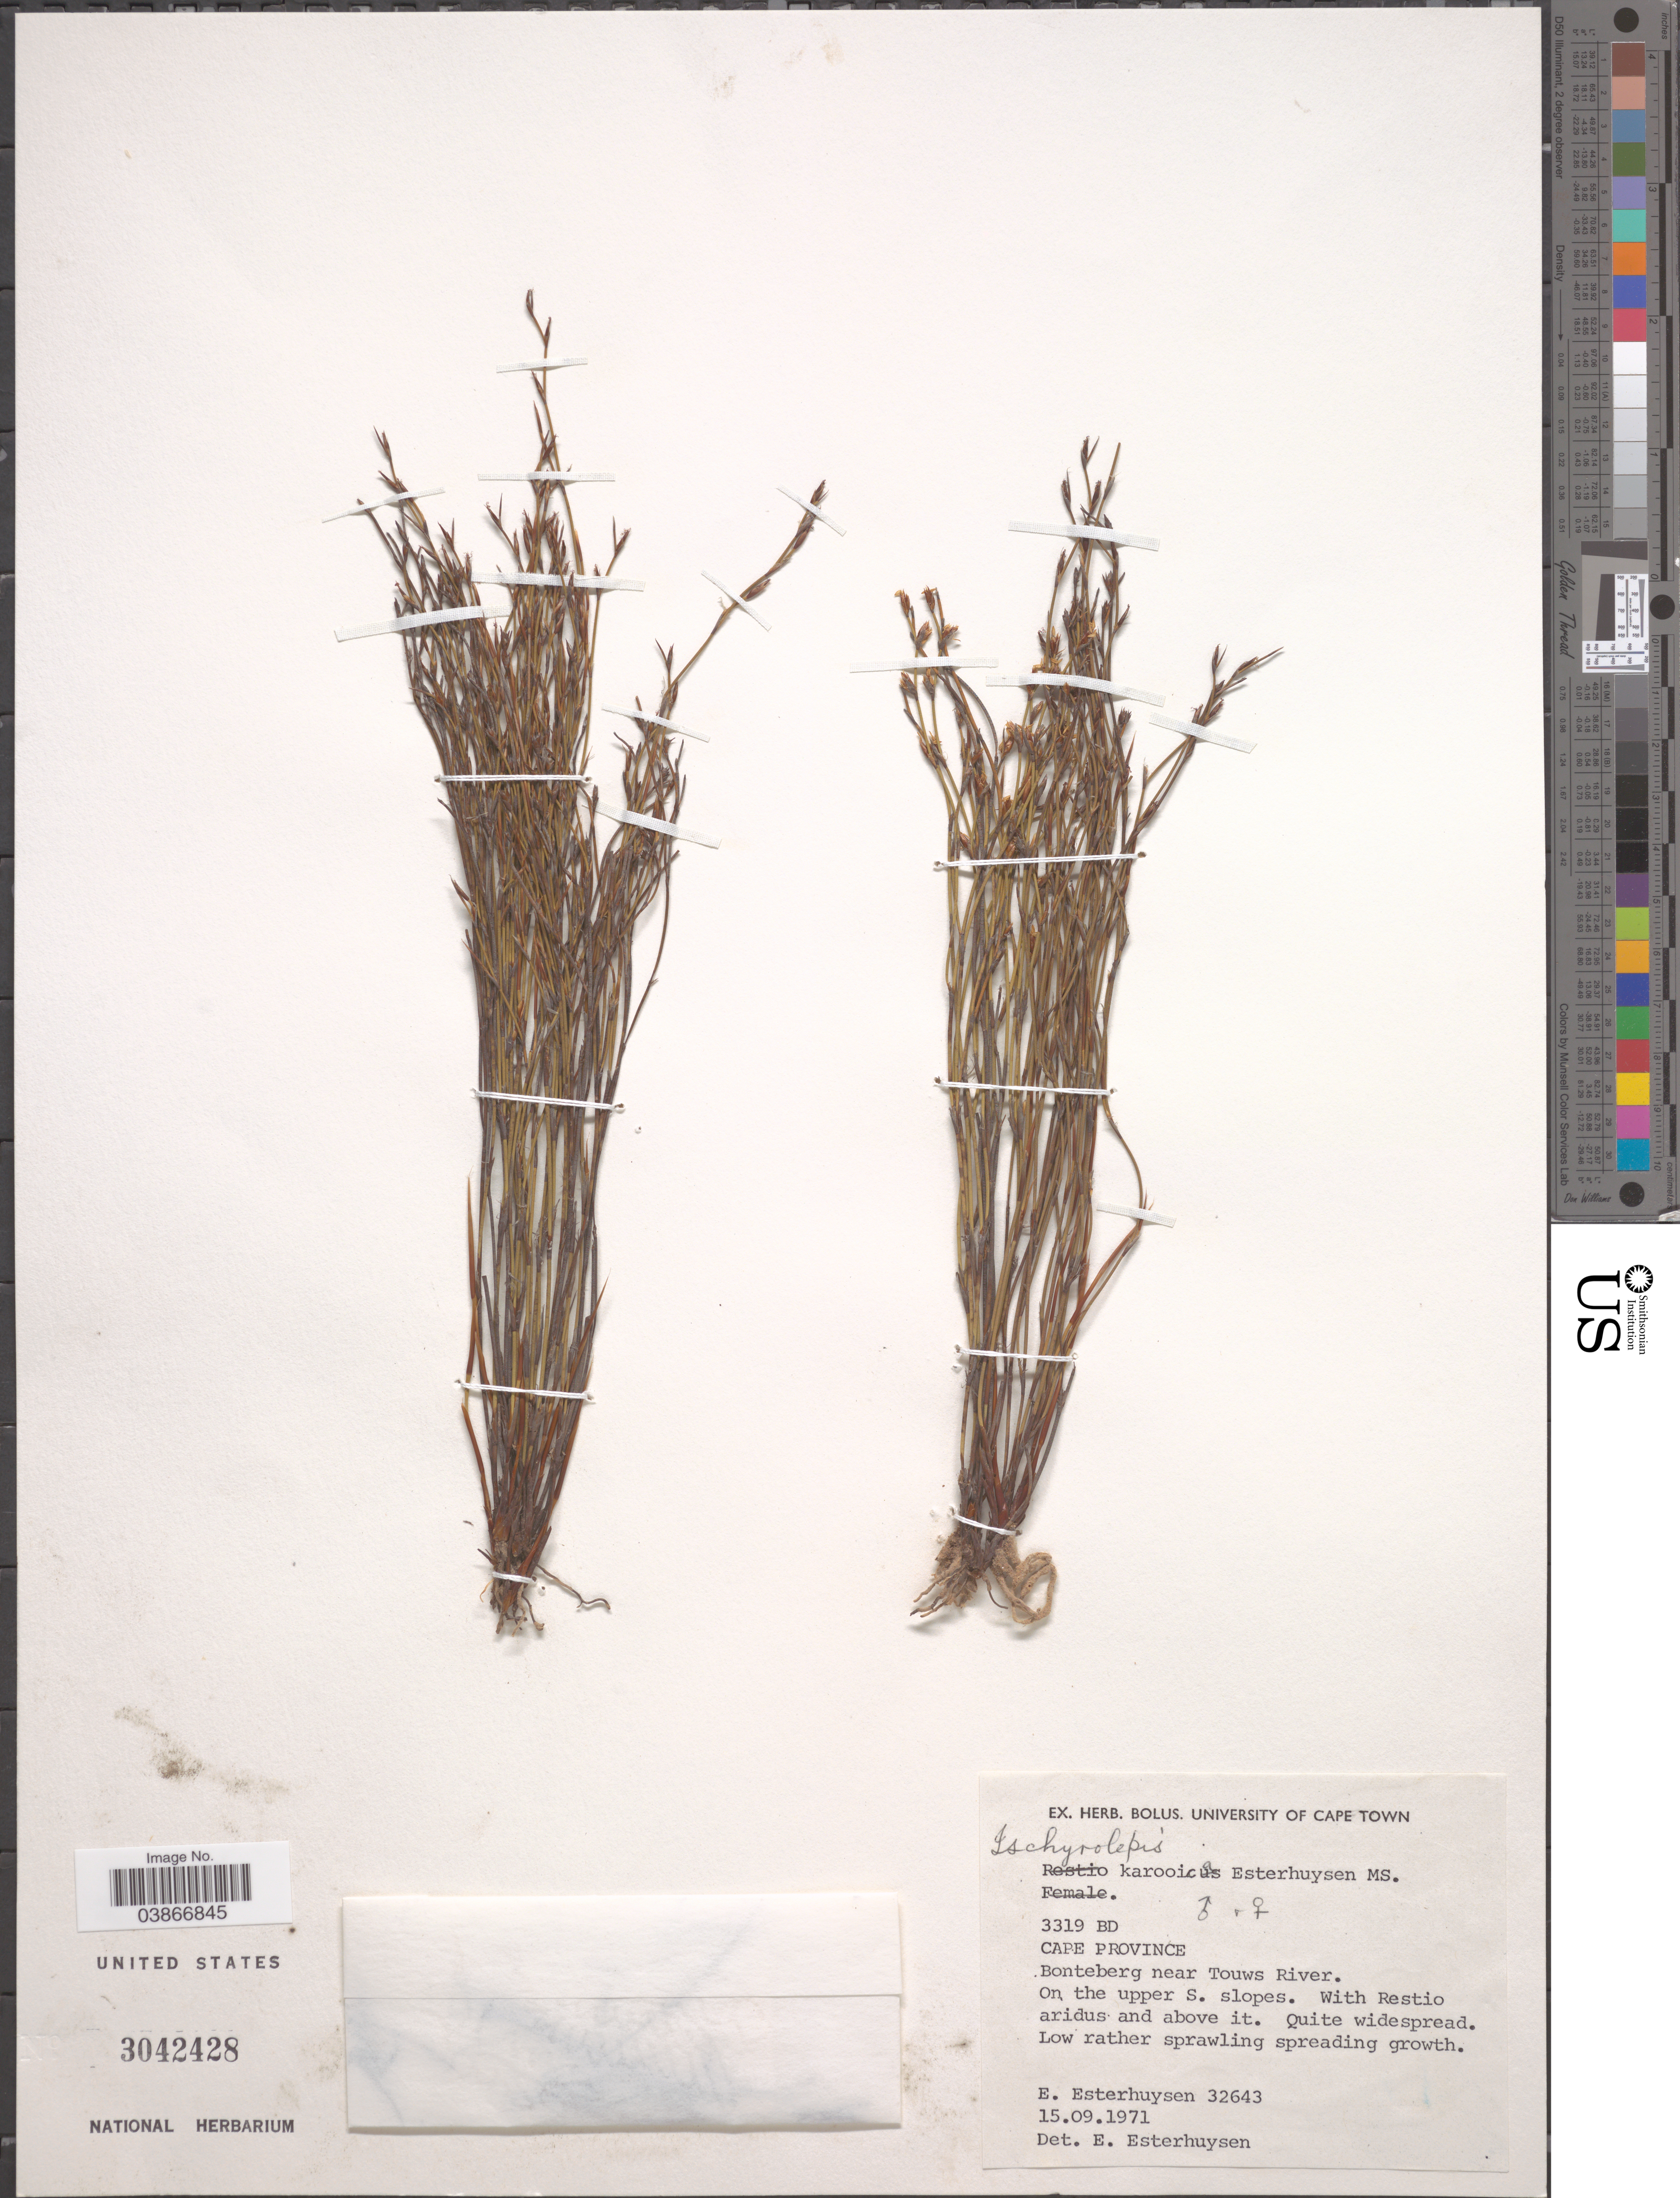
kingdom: Plantae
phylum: Tracheophyta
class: Liliopsida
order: Poales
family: Restionaceae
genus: Restio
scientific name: Restio karooicus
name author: (Esterh.) H.P. Linder & C.R. Hardy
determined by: Strong, Mark T., (BOT), Smithsonian Institution - National Museum of Natural History (UNITED STATES)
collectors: E. E. Esterhuysen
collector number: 32643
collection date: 1971-09-15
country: South Africa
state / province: Western Cape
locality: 3319 BD. Bonteberg near Touws River. On the upper S. slopes.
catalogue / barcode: US 3042428